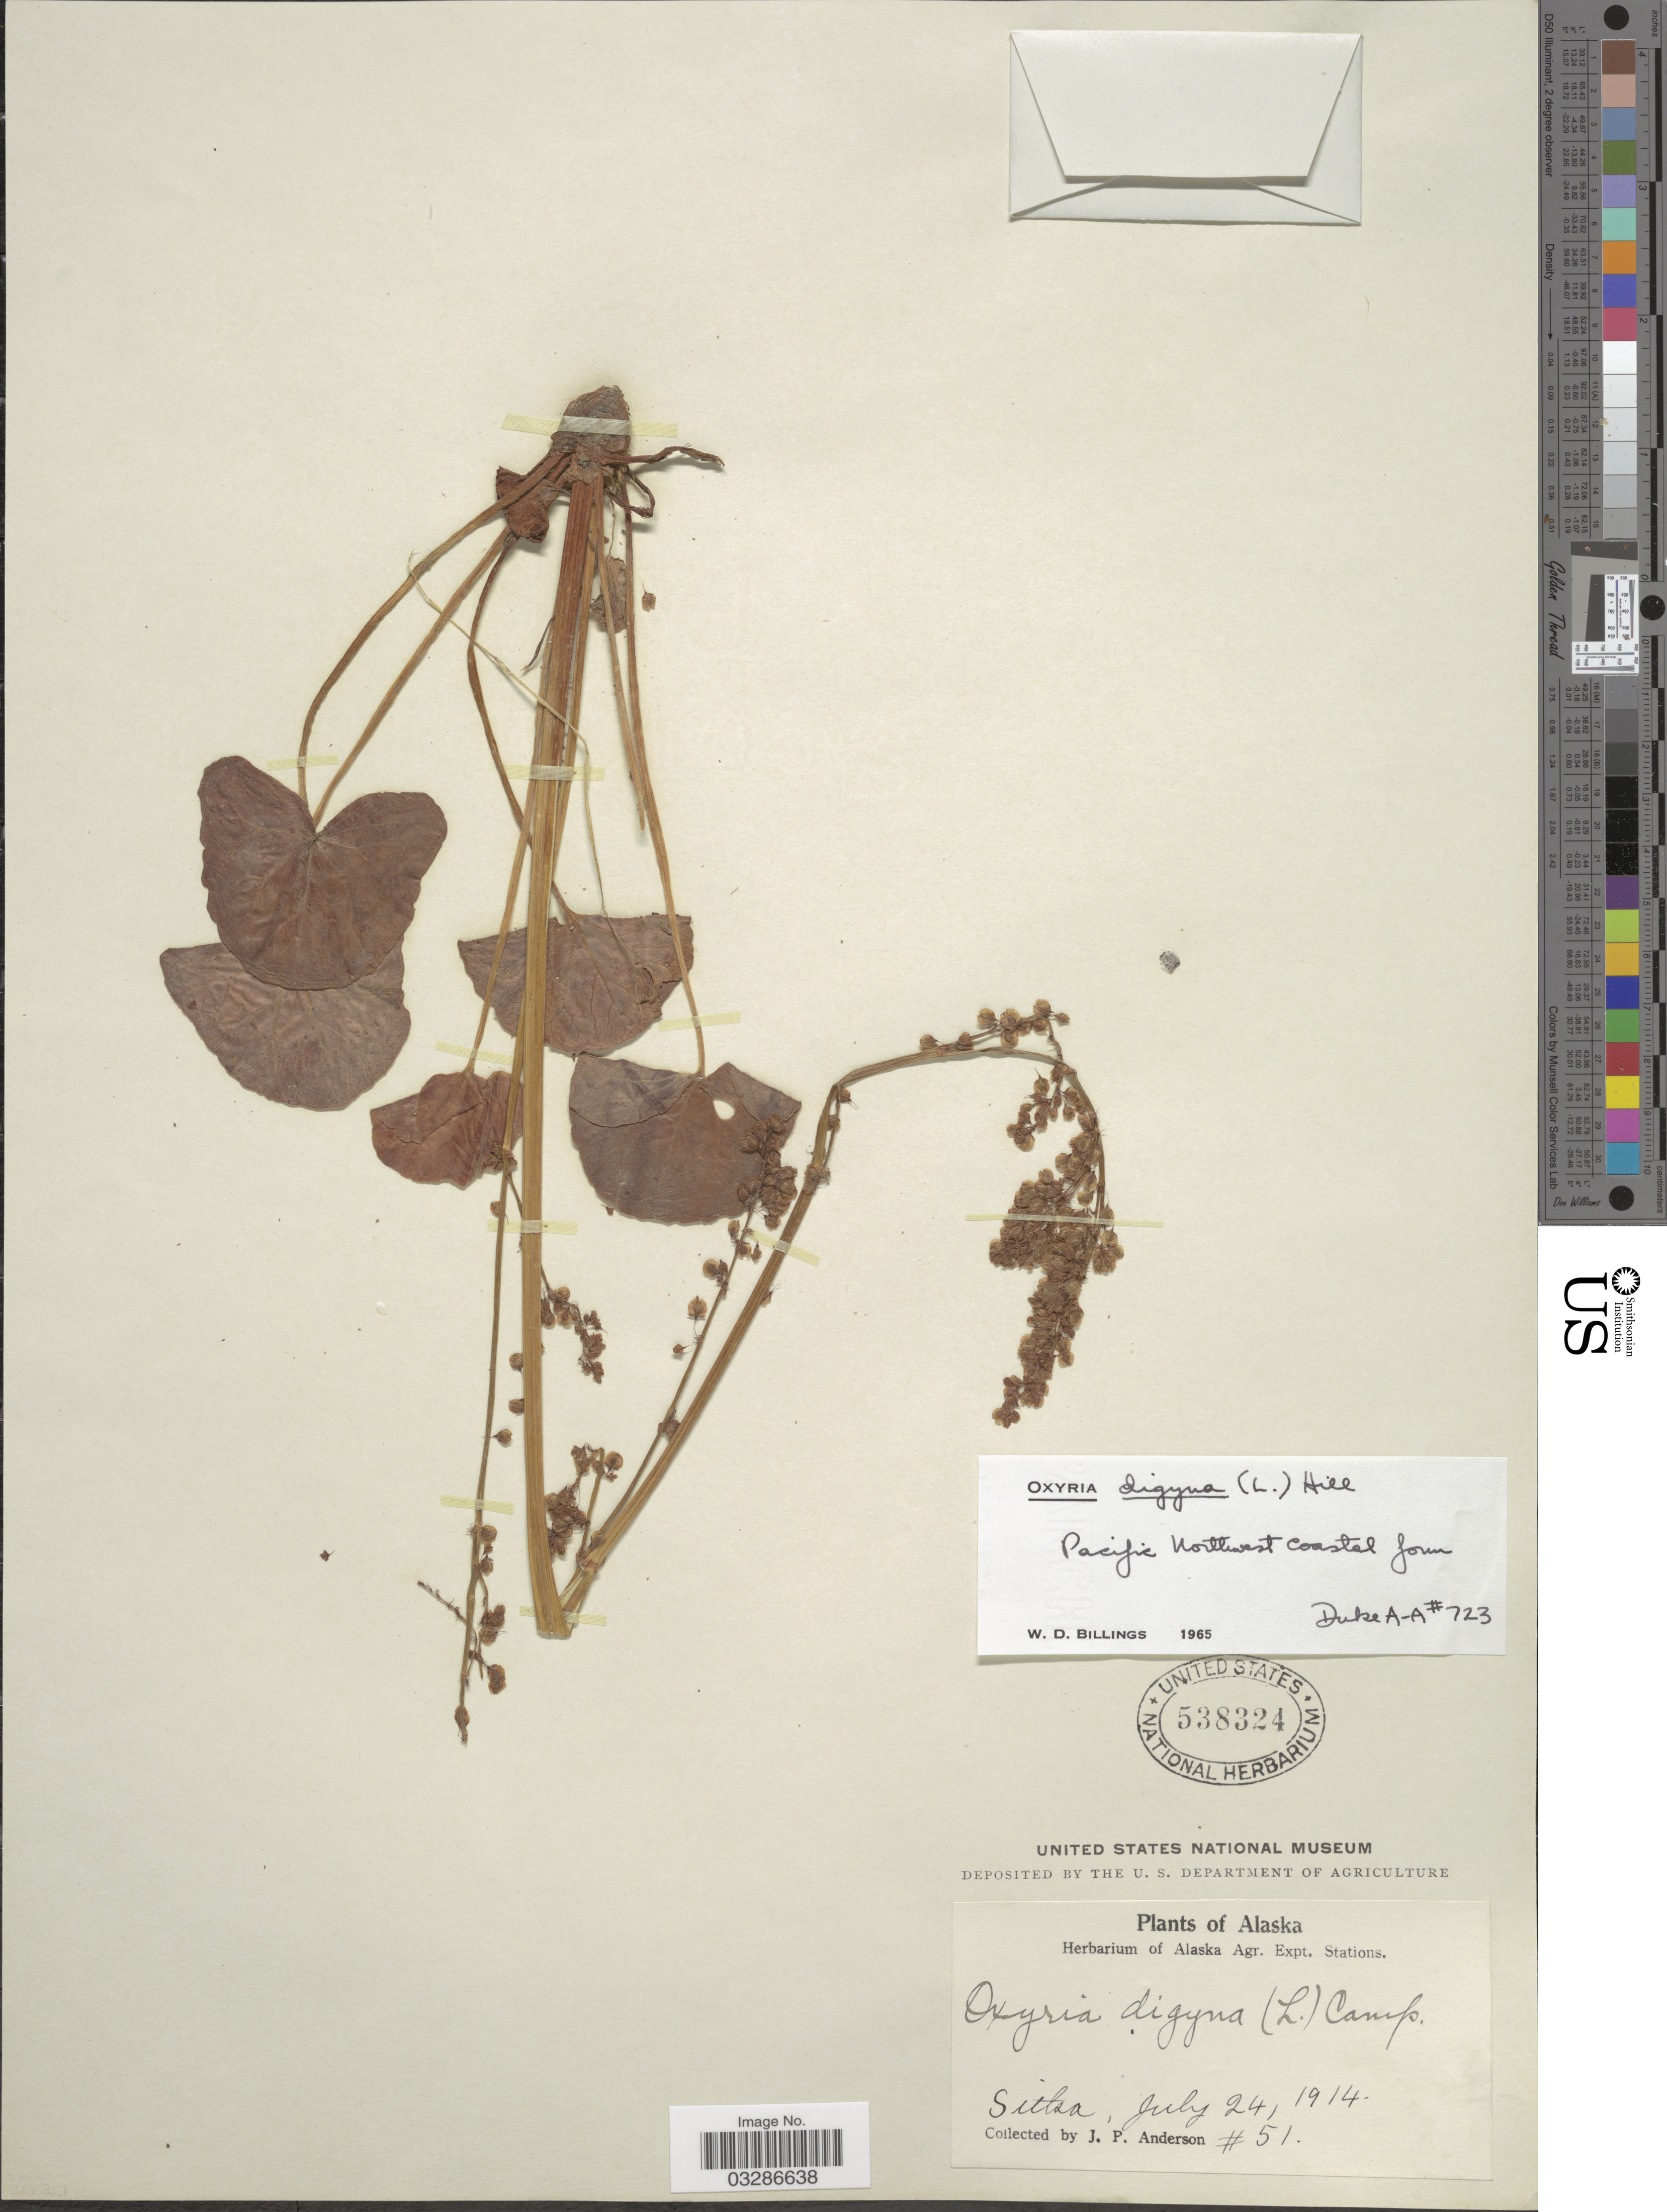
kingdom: Plantae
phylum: Tracheophyta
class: Magnoliopsida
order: Caryophyllales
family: Polygonaceae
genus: Oxyria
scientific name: Oxyria digyna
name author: (L.) Hill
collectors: J. P. Anderson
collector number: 51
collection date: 1914-07-24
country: United States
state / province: Alaska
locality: Sitka.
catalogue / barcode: US 538324